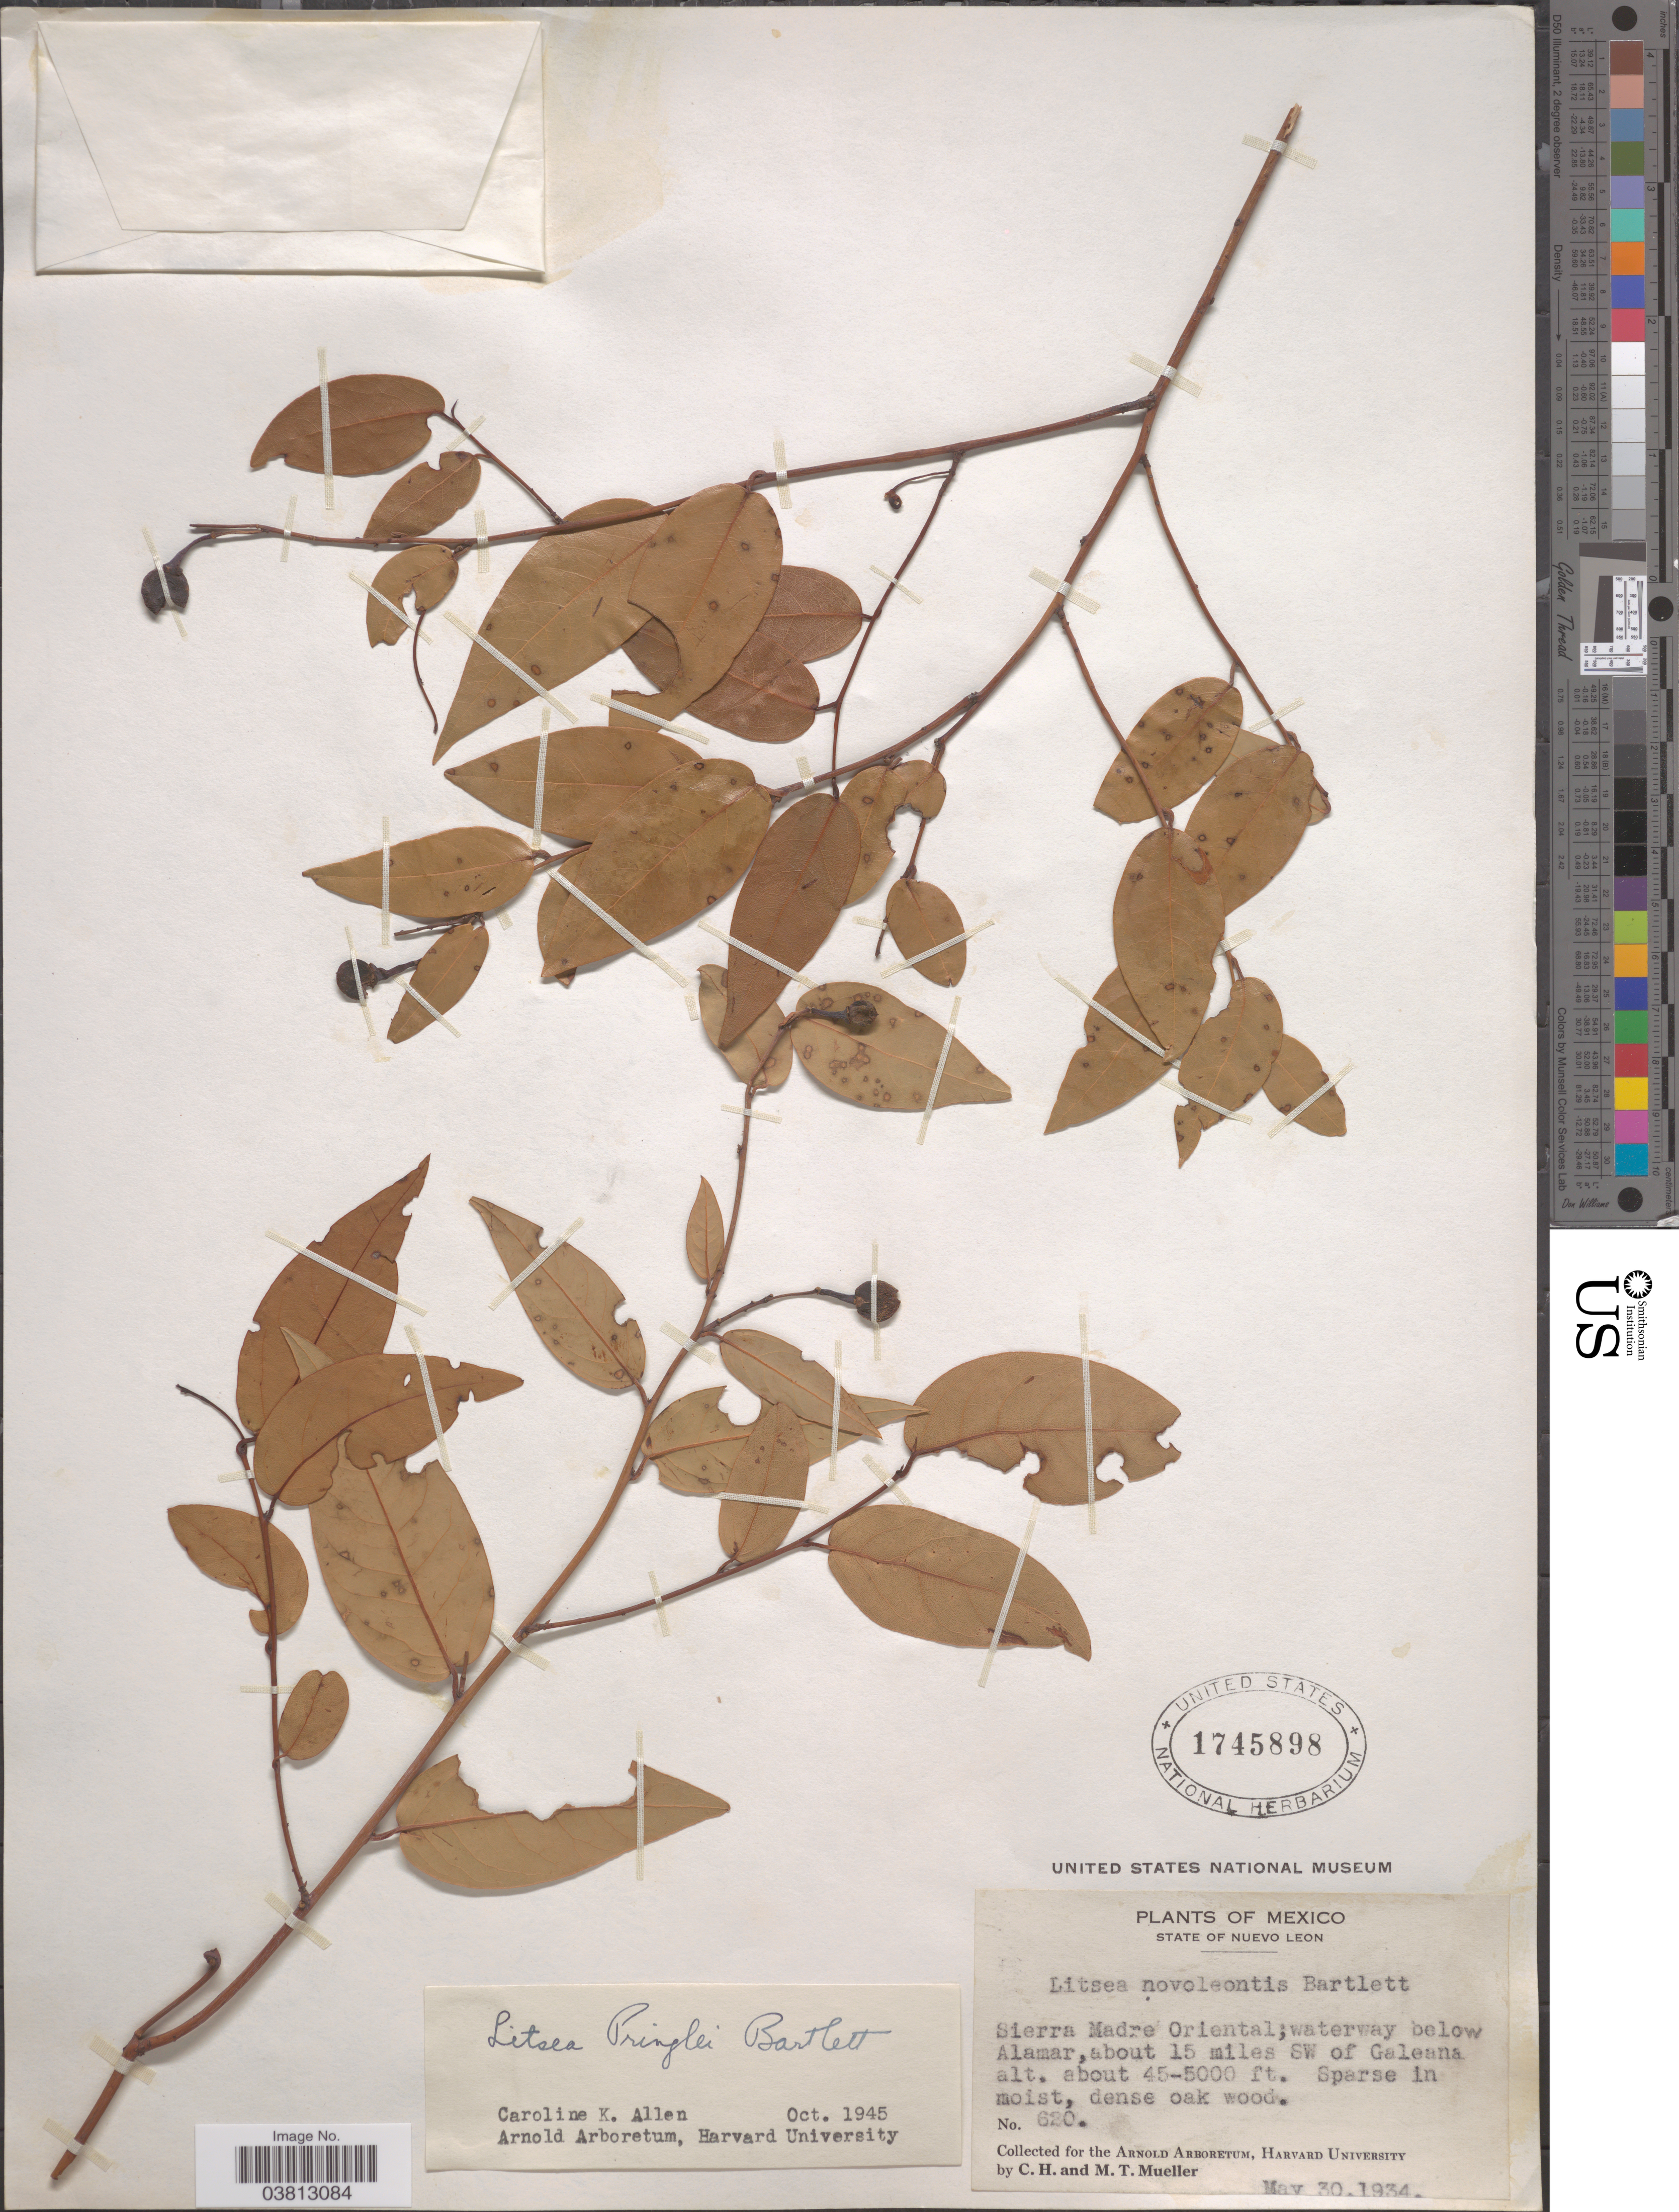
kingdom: Plantae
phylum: Tracheophyta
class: Magnoliopsida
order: Laurales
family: Lauraceae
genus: Litsea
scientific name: Litsea pringlei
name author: Bartlett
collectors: C. H. Mueller & M. Mueller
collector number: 620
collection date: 1934-05-30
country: Mexico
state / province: Nuevo León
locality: Sierra Madre Oriental; waterway below Alamar, about 15 miles SW of Galeana.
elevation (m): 1372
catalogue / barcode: US 1745898